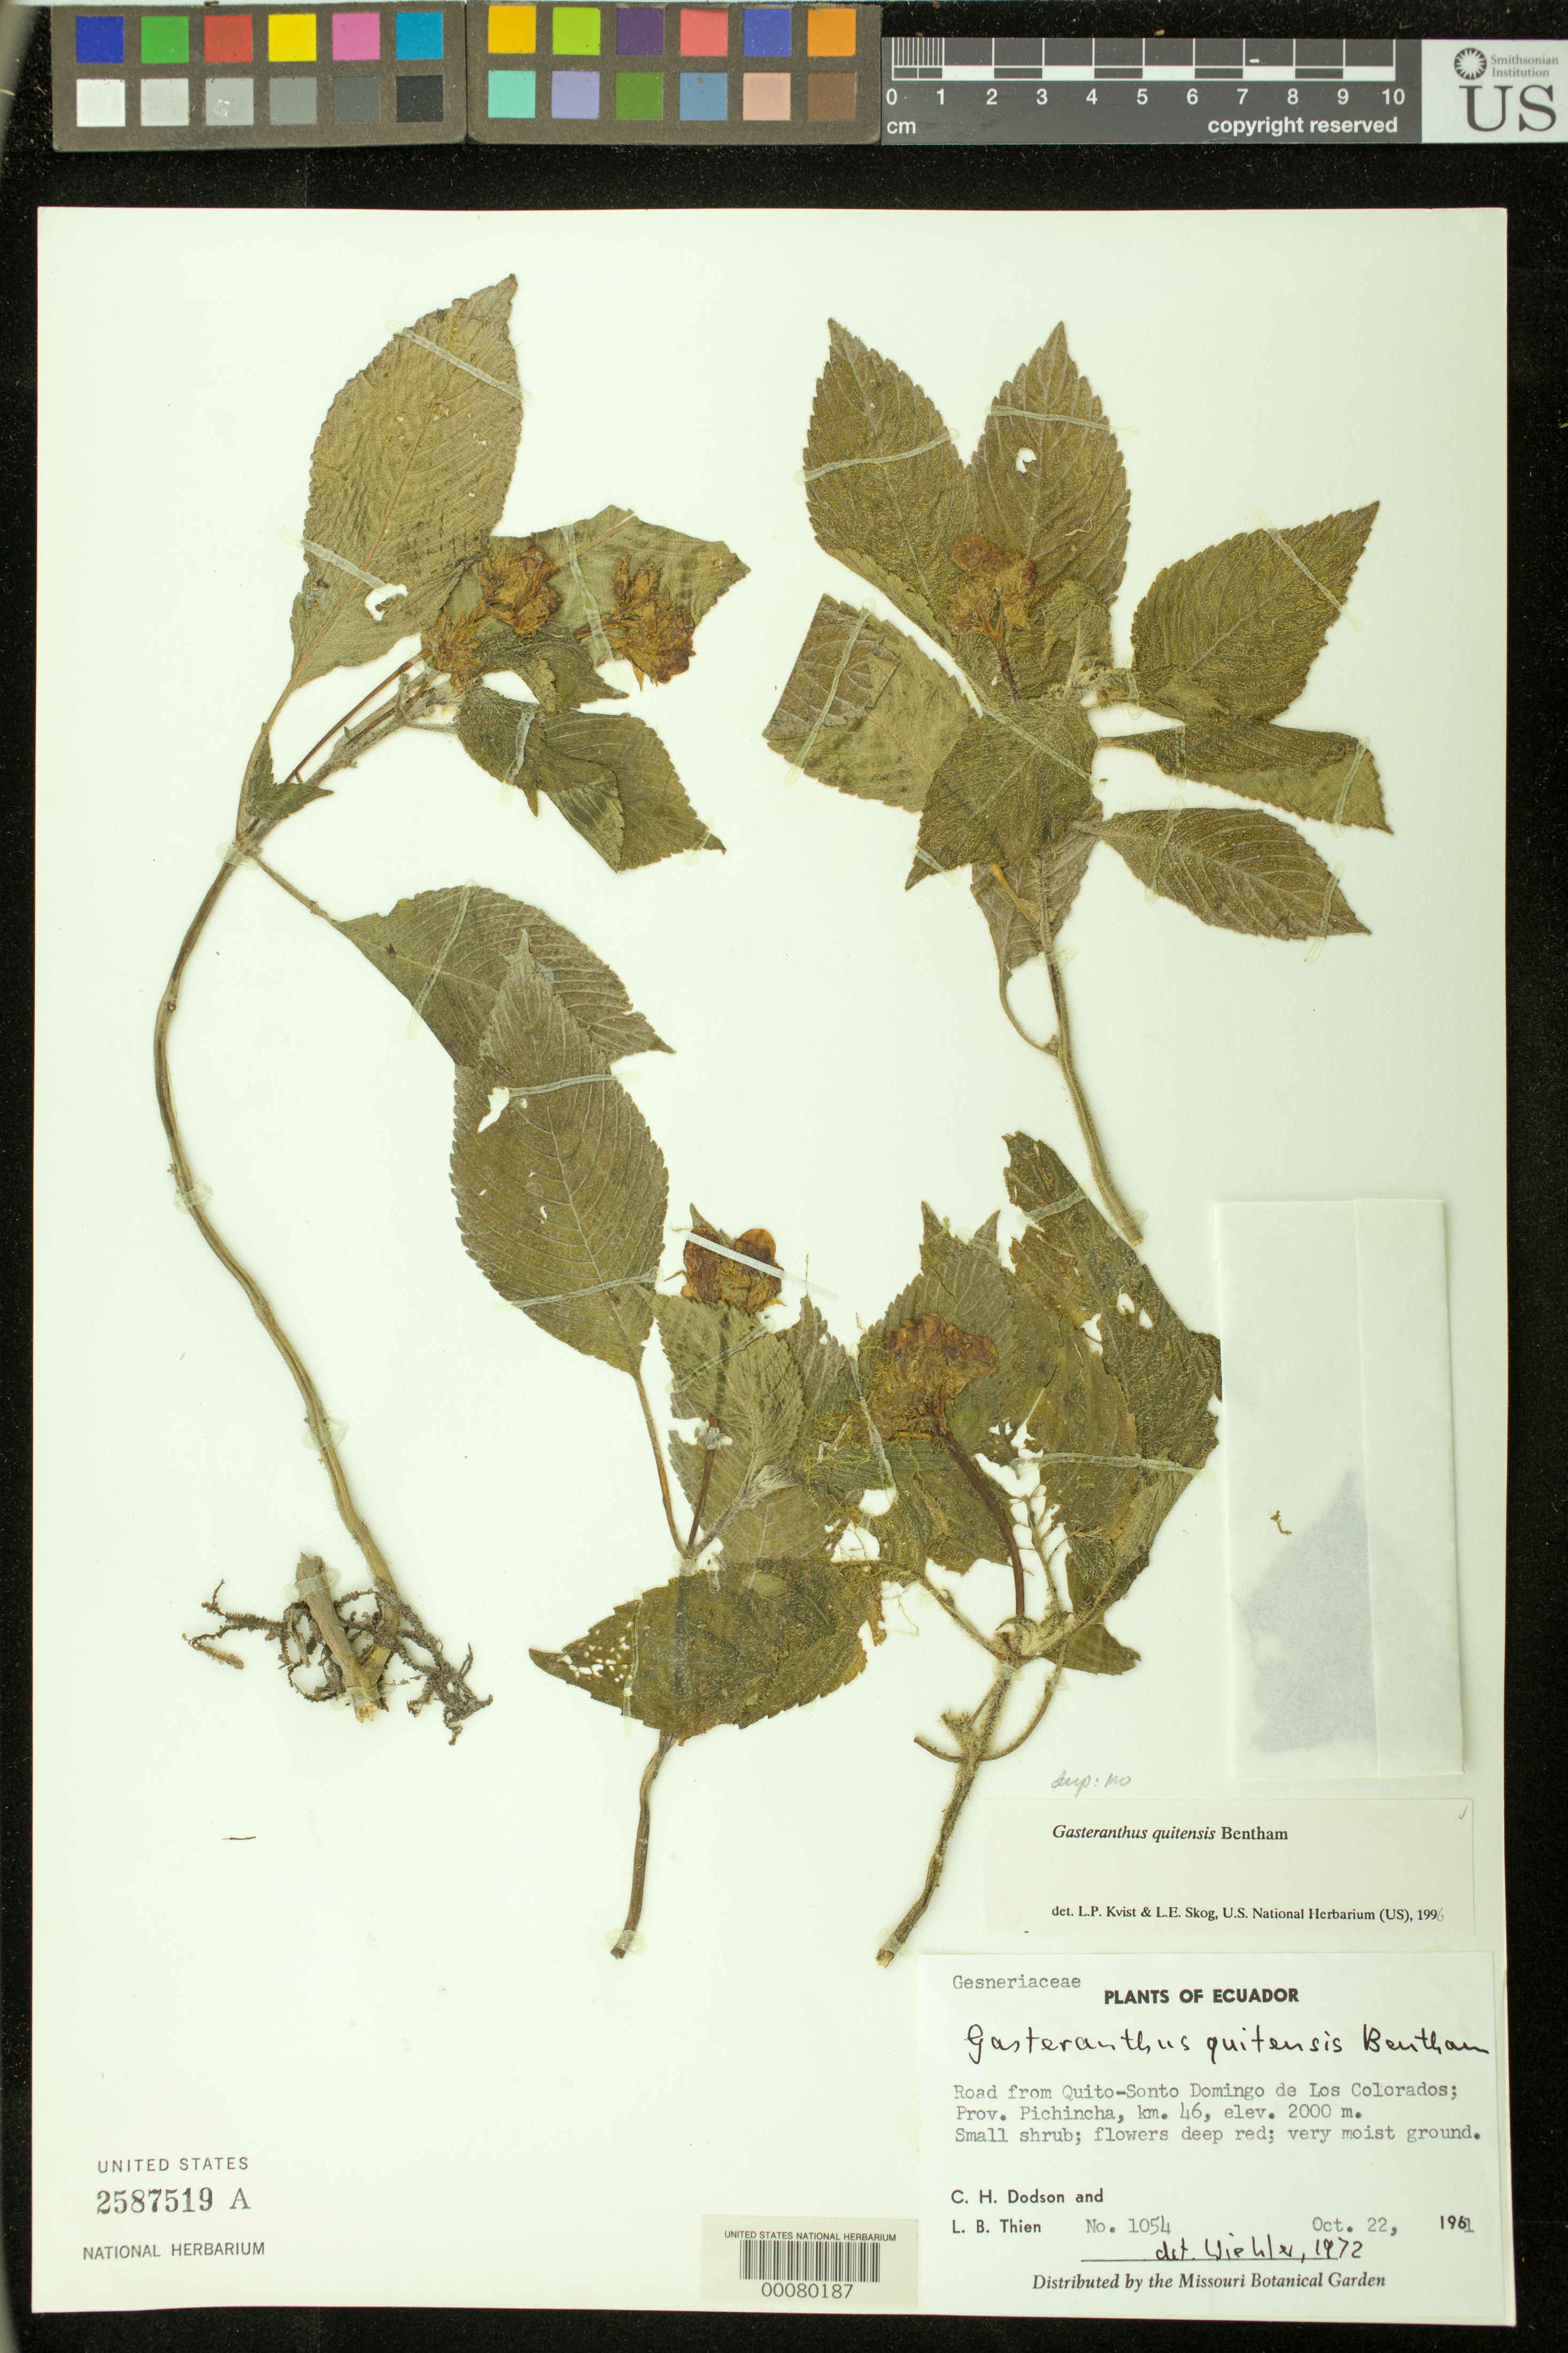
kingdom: Plantae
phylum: Tracheophyta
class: Magnoliopsida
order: Lamiales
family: Gesneriaceae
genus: Gasteranthus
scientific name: Gasteranthus quitensis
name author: Benth.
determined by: Skog, Laurence E.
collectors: C. H. Dodson & L. Thien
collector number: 1054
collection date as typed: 22 Oct 1961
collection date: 1961-10-22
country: Ecuador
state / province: Pichincha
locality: Road from Quito - Santo Domingo de los Colorados, km 46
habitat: Very moist ground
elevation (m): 2000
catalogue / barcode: US 2587519A